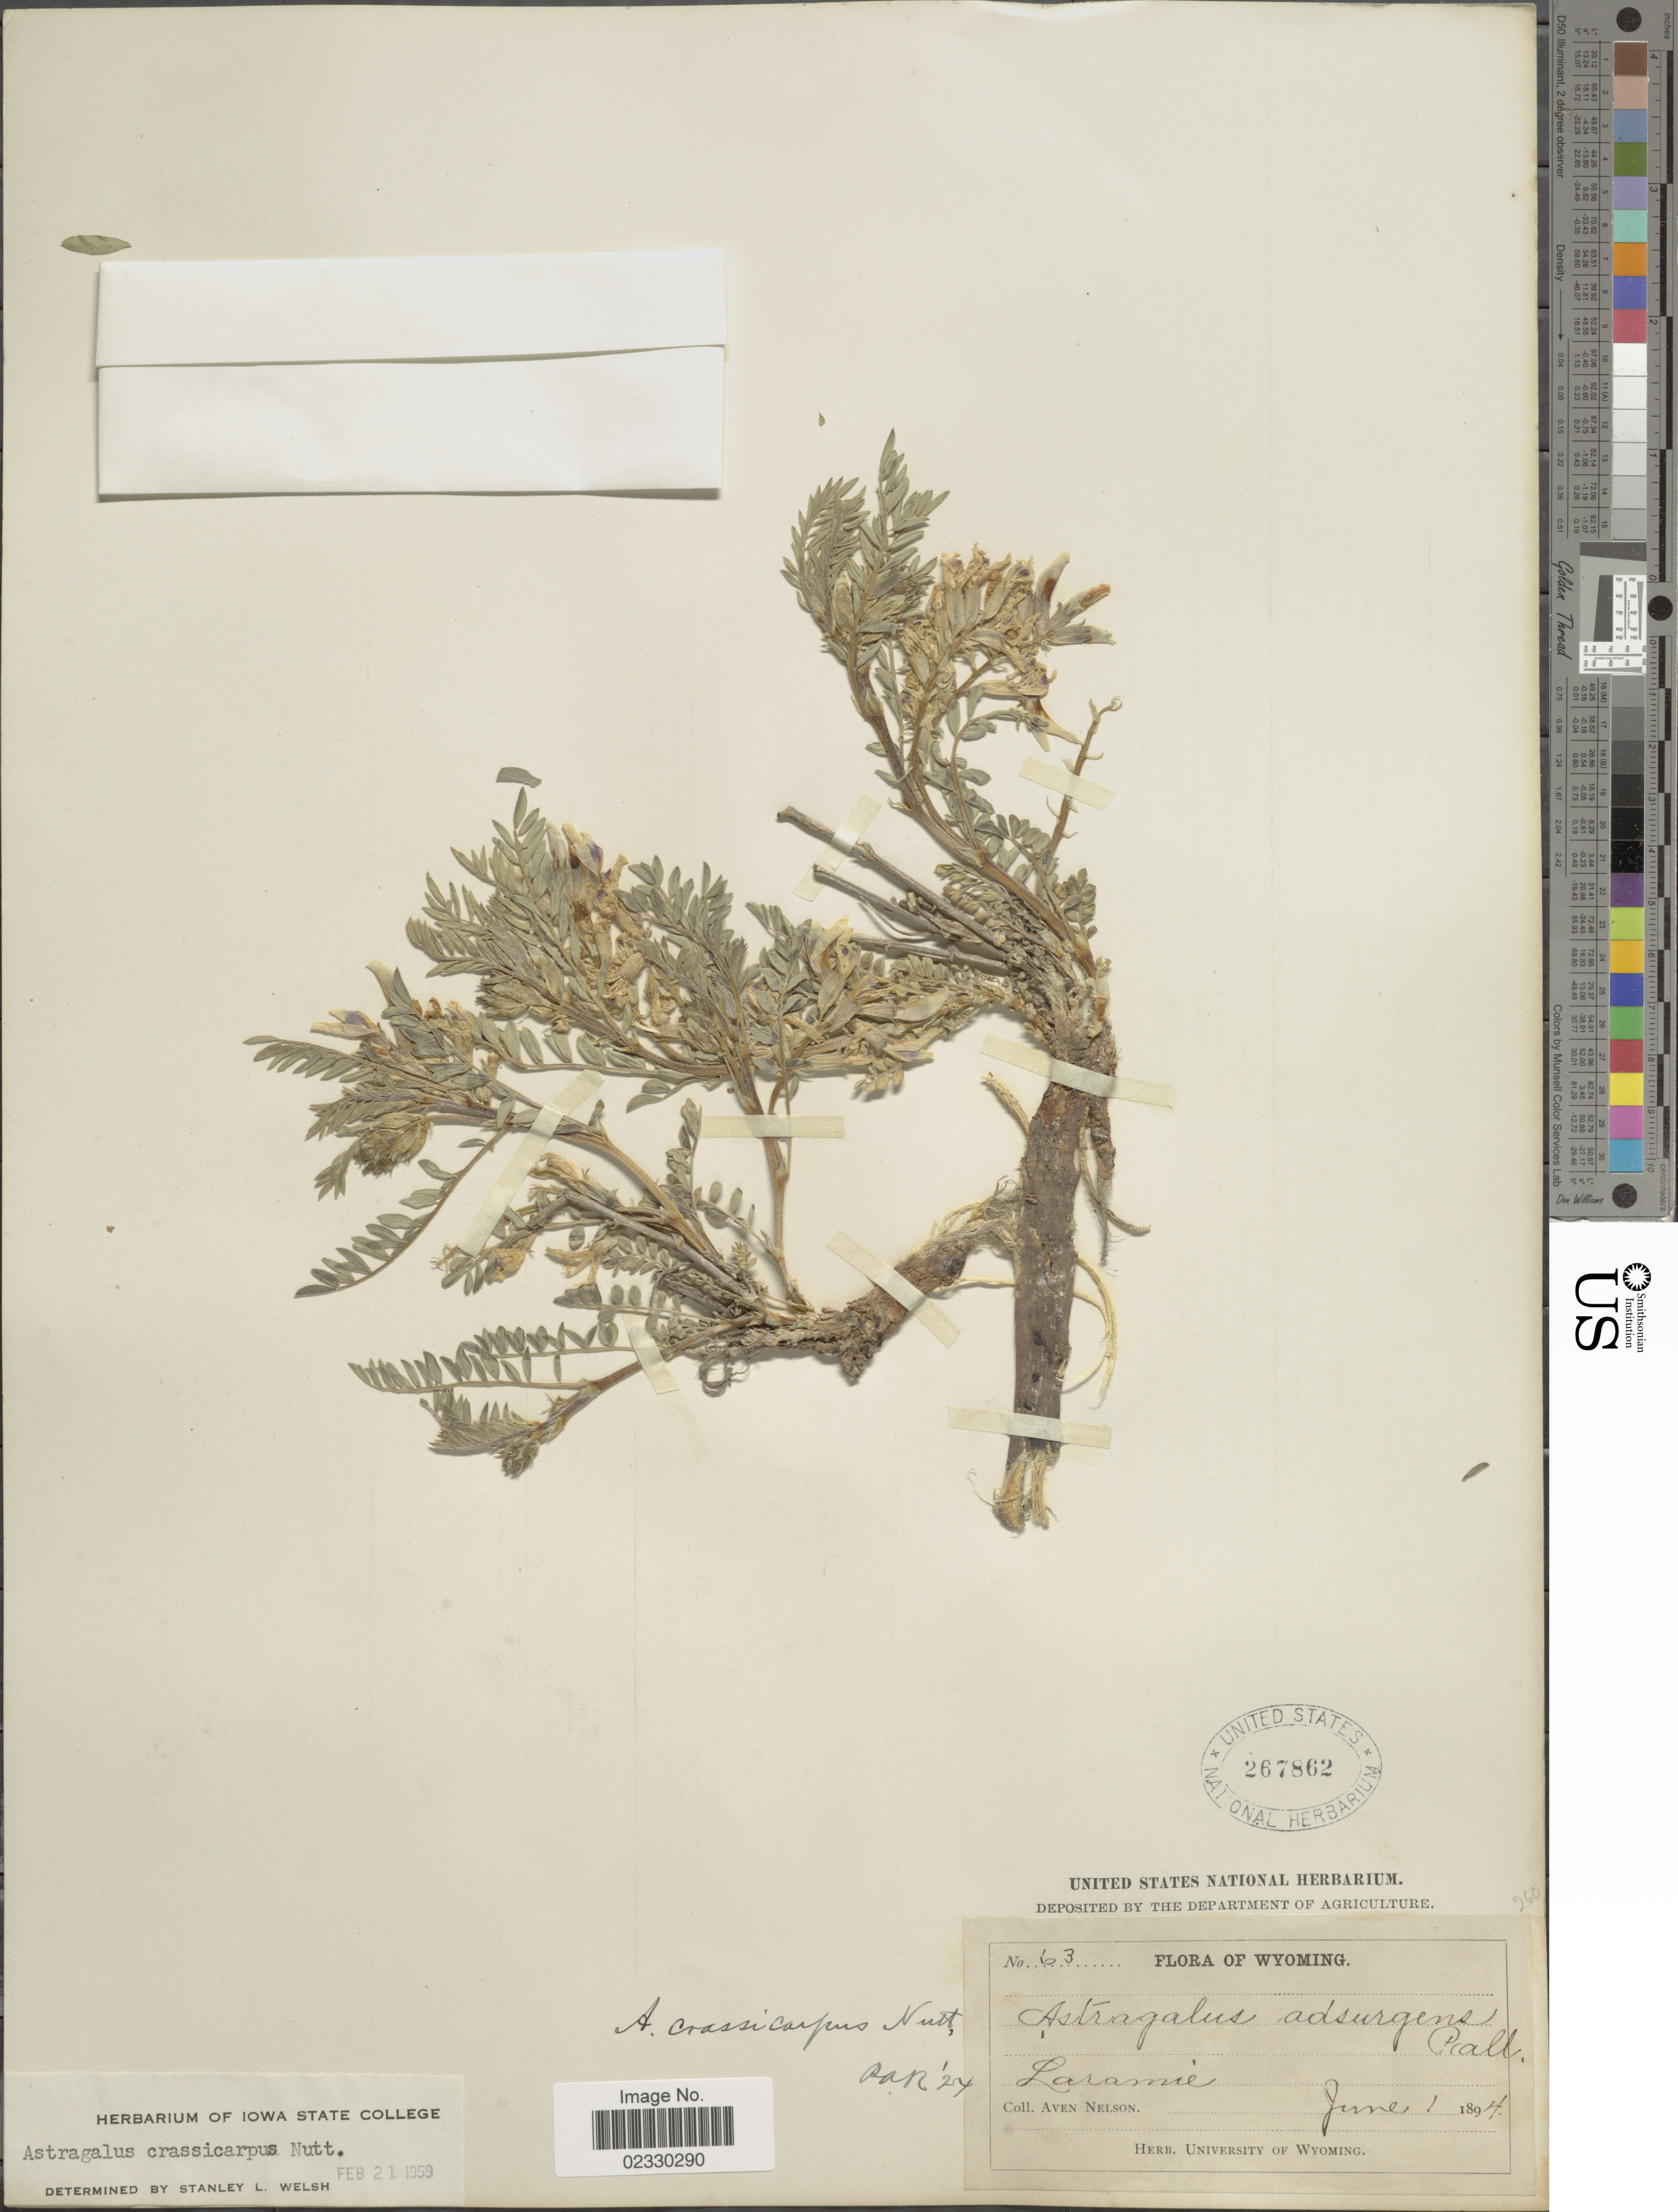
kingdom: Plantae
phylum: Tracheophyta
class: Magnoliopsida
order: Fabales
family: Fabaceae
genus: Astragalus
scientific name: Astragalus crassicarpus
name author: Nutt.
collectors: A. Nelson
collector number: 63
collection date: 1894-06-01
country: United States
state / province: Wyoming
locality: Laramie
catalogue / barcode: US 267862